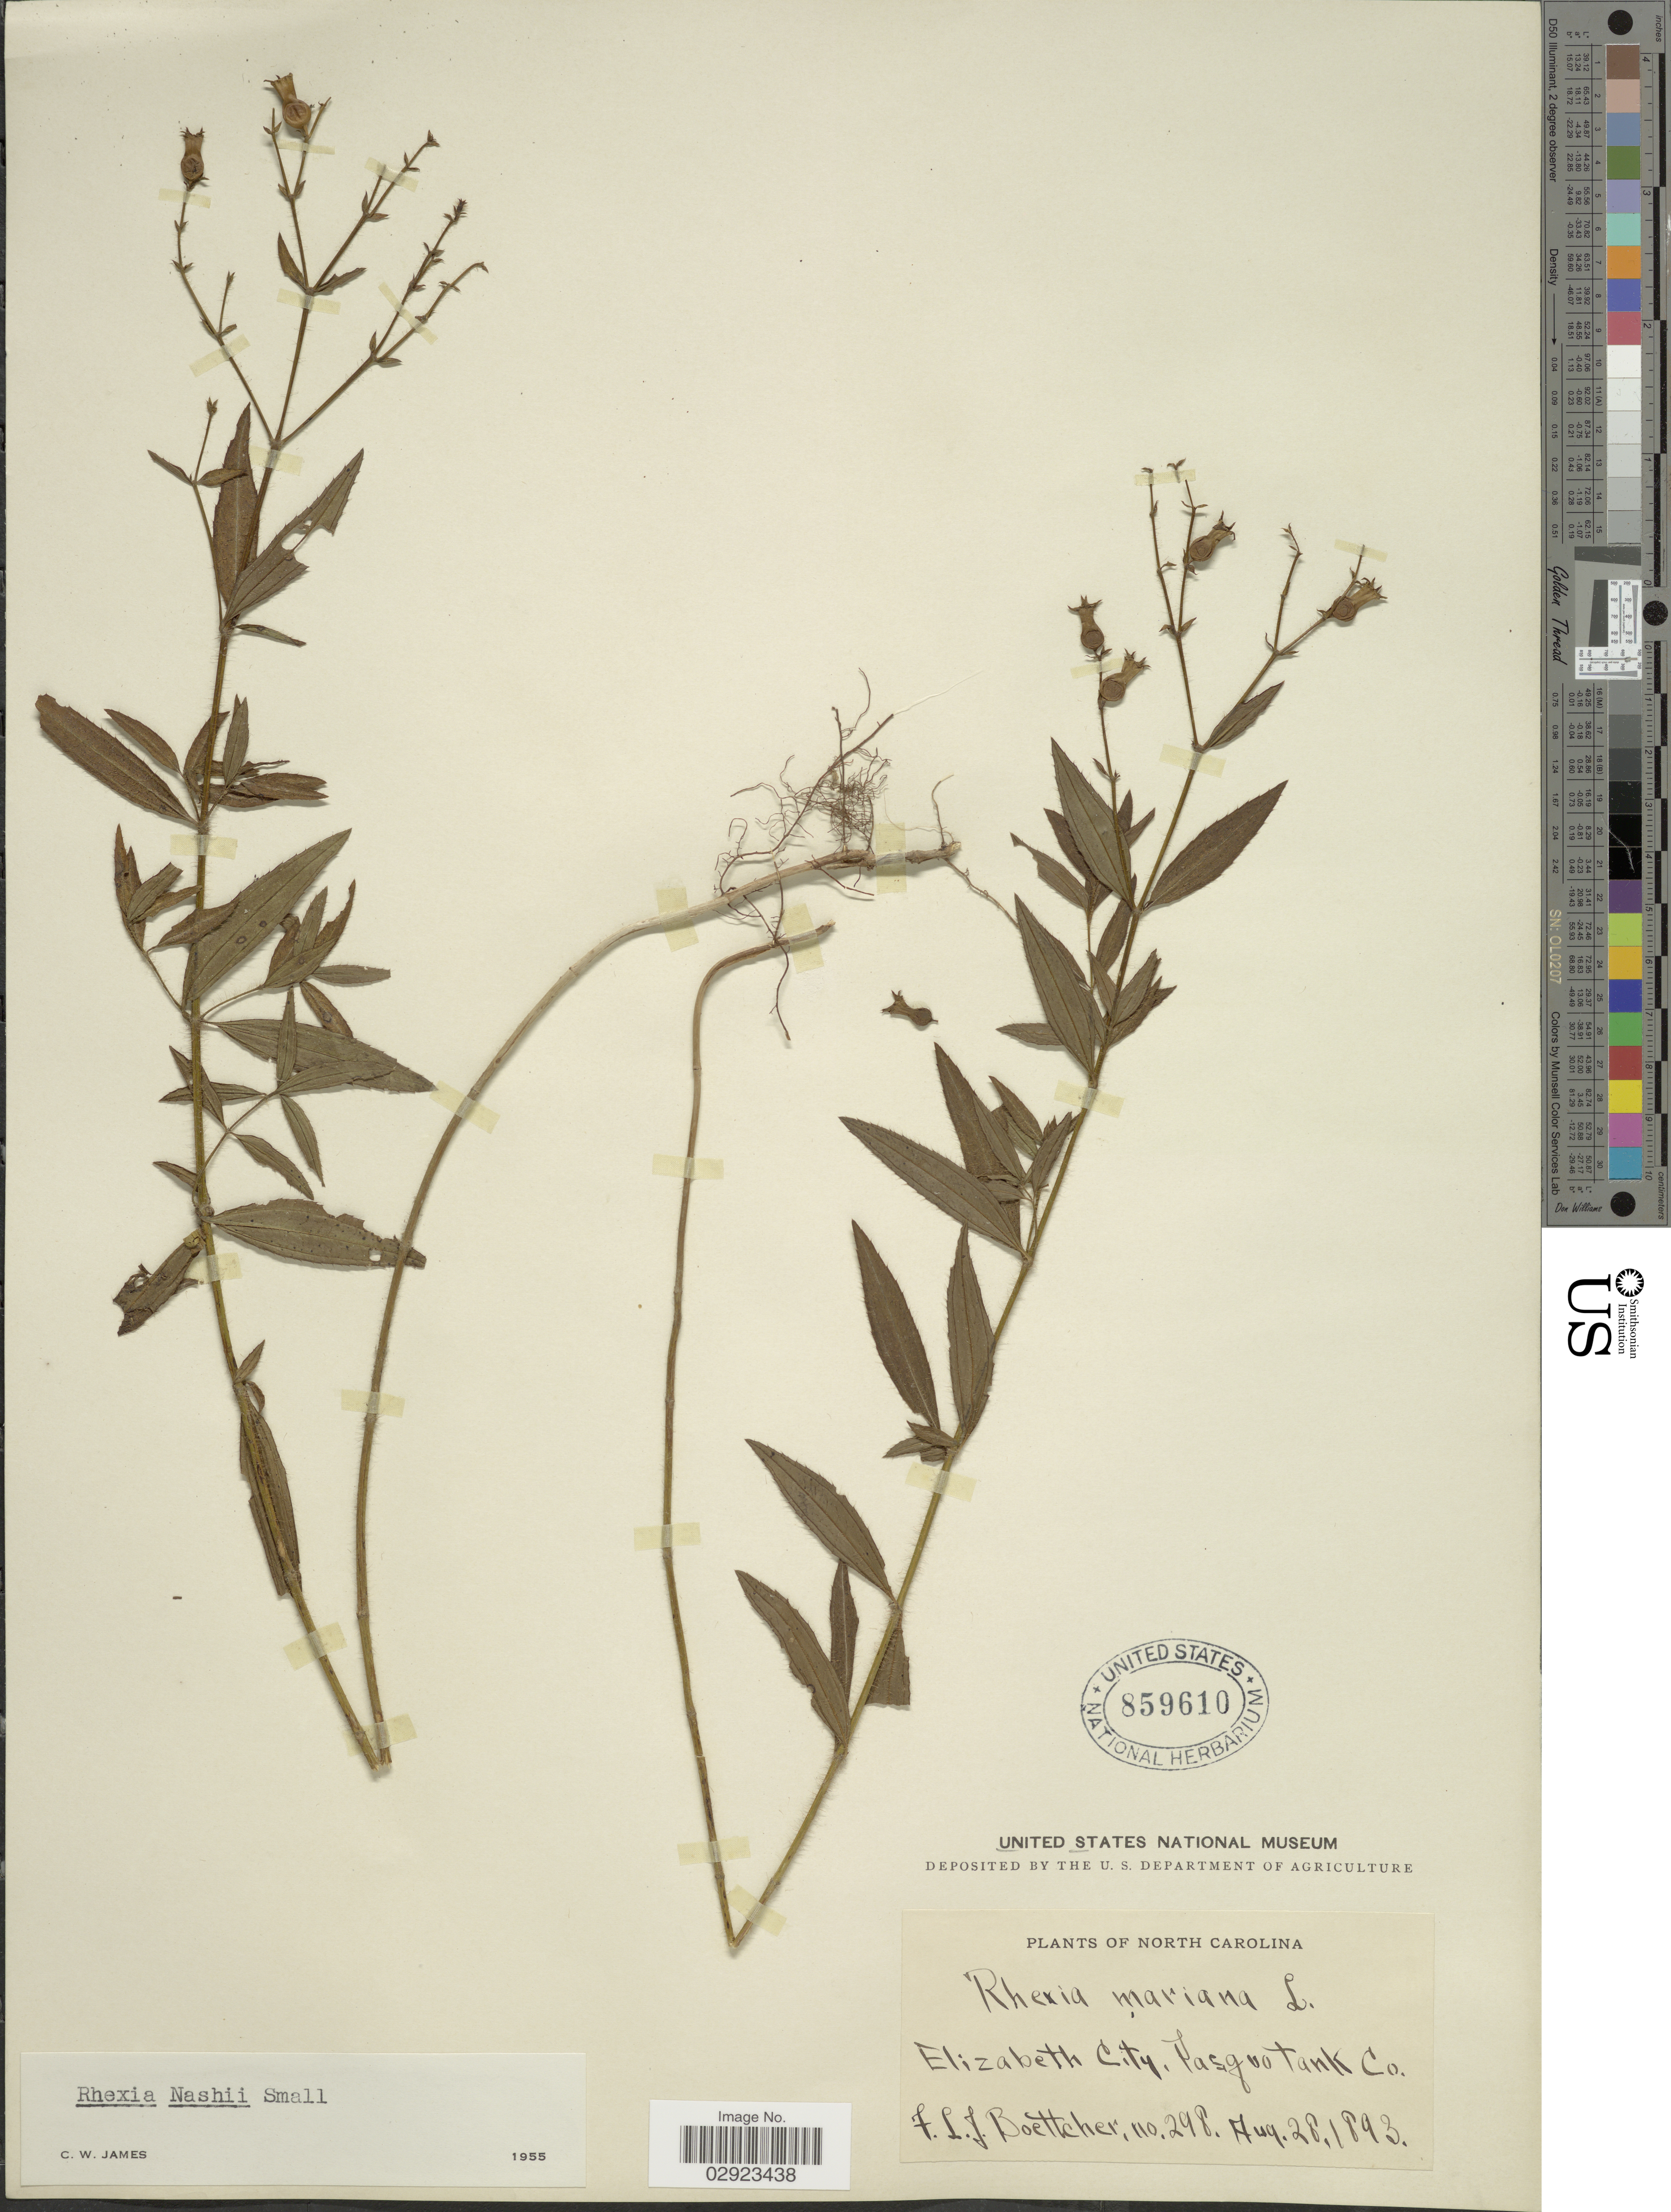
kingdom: Plantae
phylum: Tracheophyta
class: Magnoliopsida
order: Myrtales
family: Melastomataceae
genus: Rhexia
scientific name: Rhexia nashii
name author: Small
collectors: F. Boettcher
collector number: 298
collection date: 1893-08-28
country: United States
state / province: North Carolina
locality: Elizabeth City. Pasquotank Co.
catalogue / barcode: US 859610